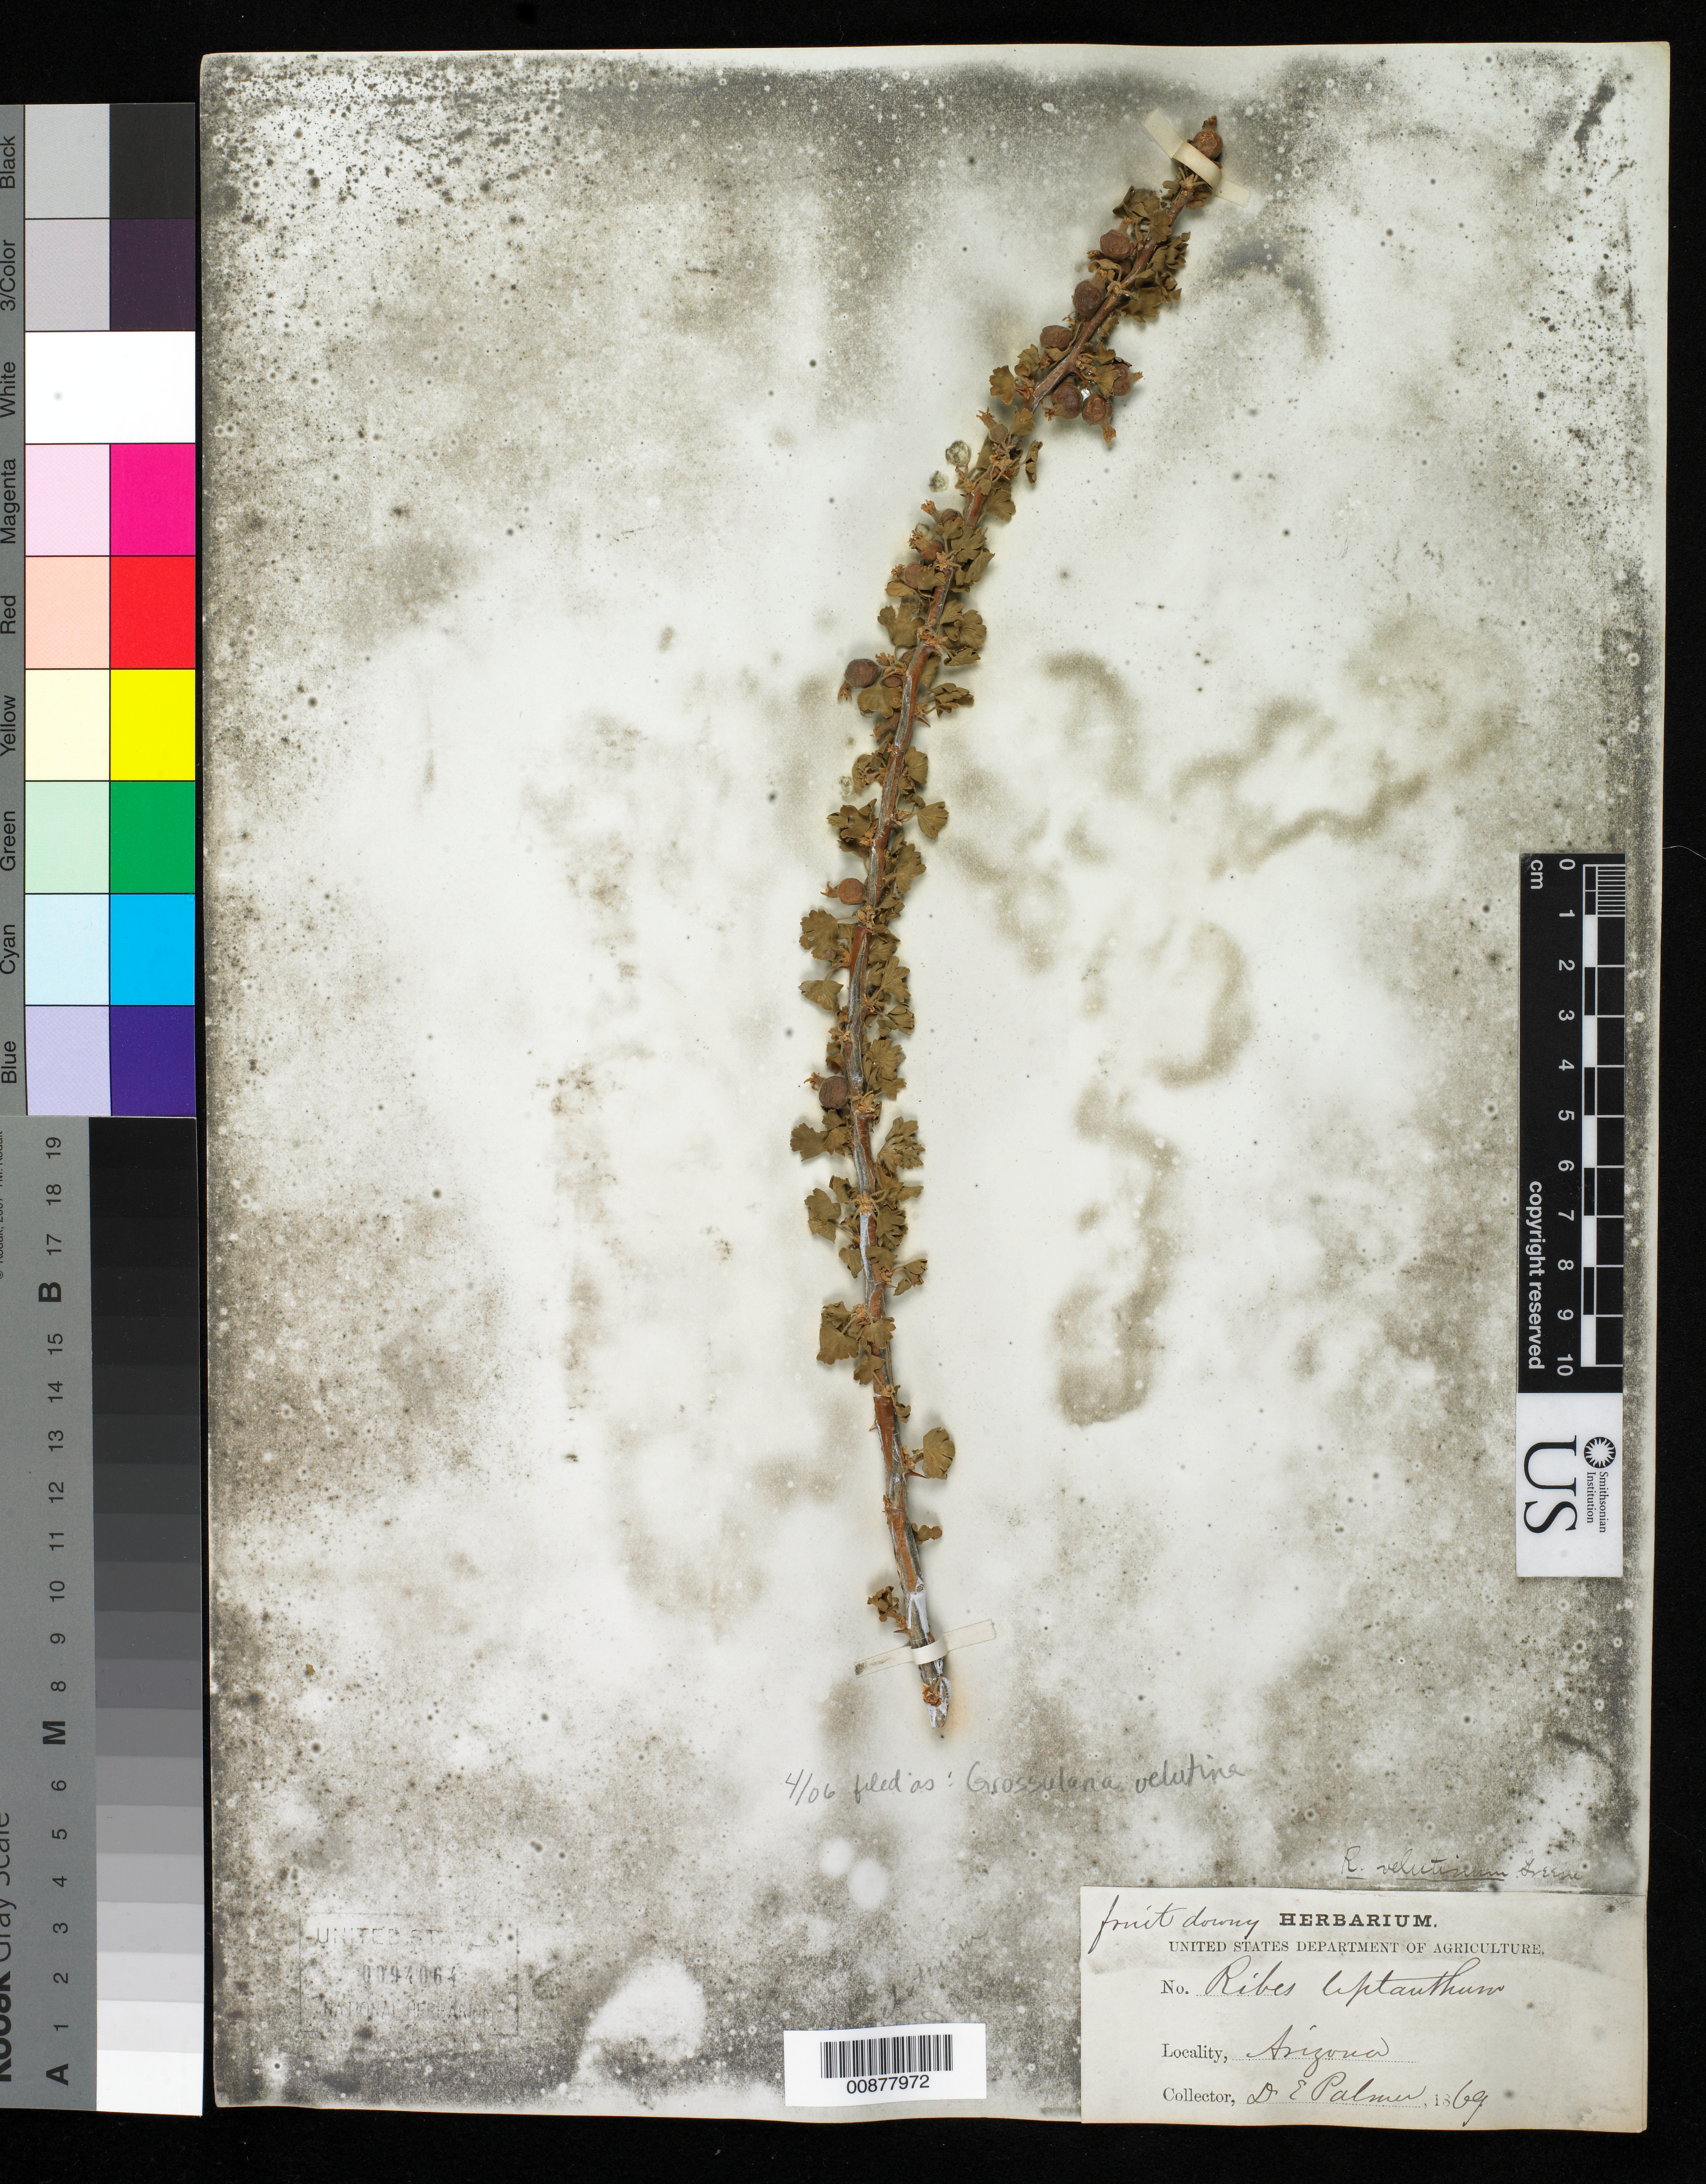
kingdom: Plantae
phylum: Tracheophyta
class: Magnoliopsida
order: Saxifragales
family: Grossulariaceae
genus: Ribes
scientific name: Ribes velutinum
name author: Greene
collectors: E. Palmer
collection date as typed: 1869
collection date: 1869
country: United States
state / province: Arizona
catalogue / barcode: US 94064